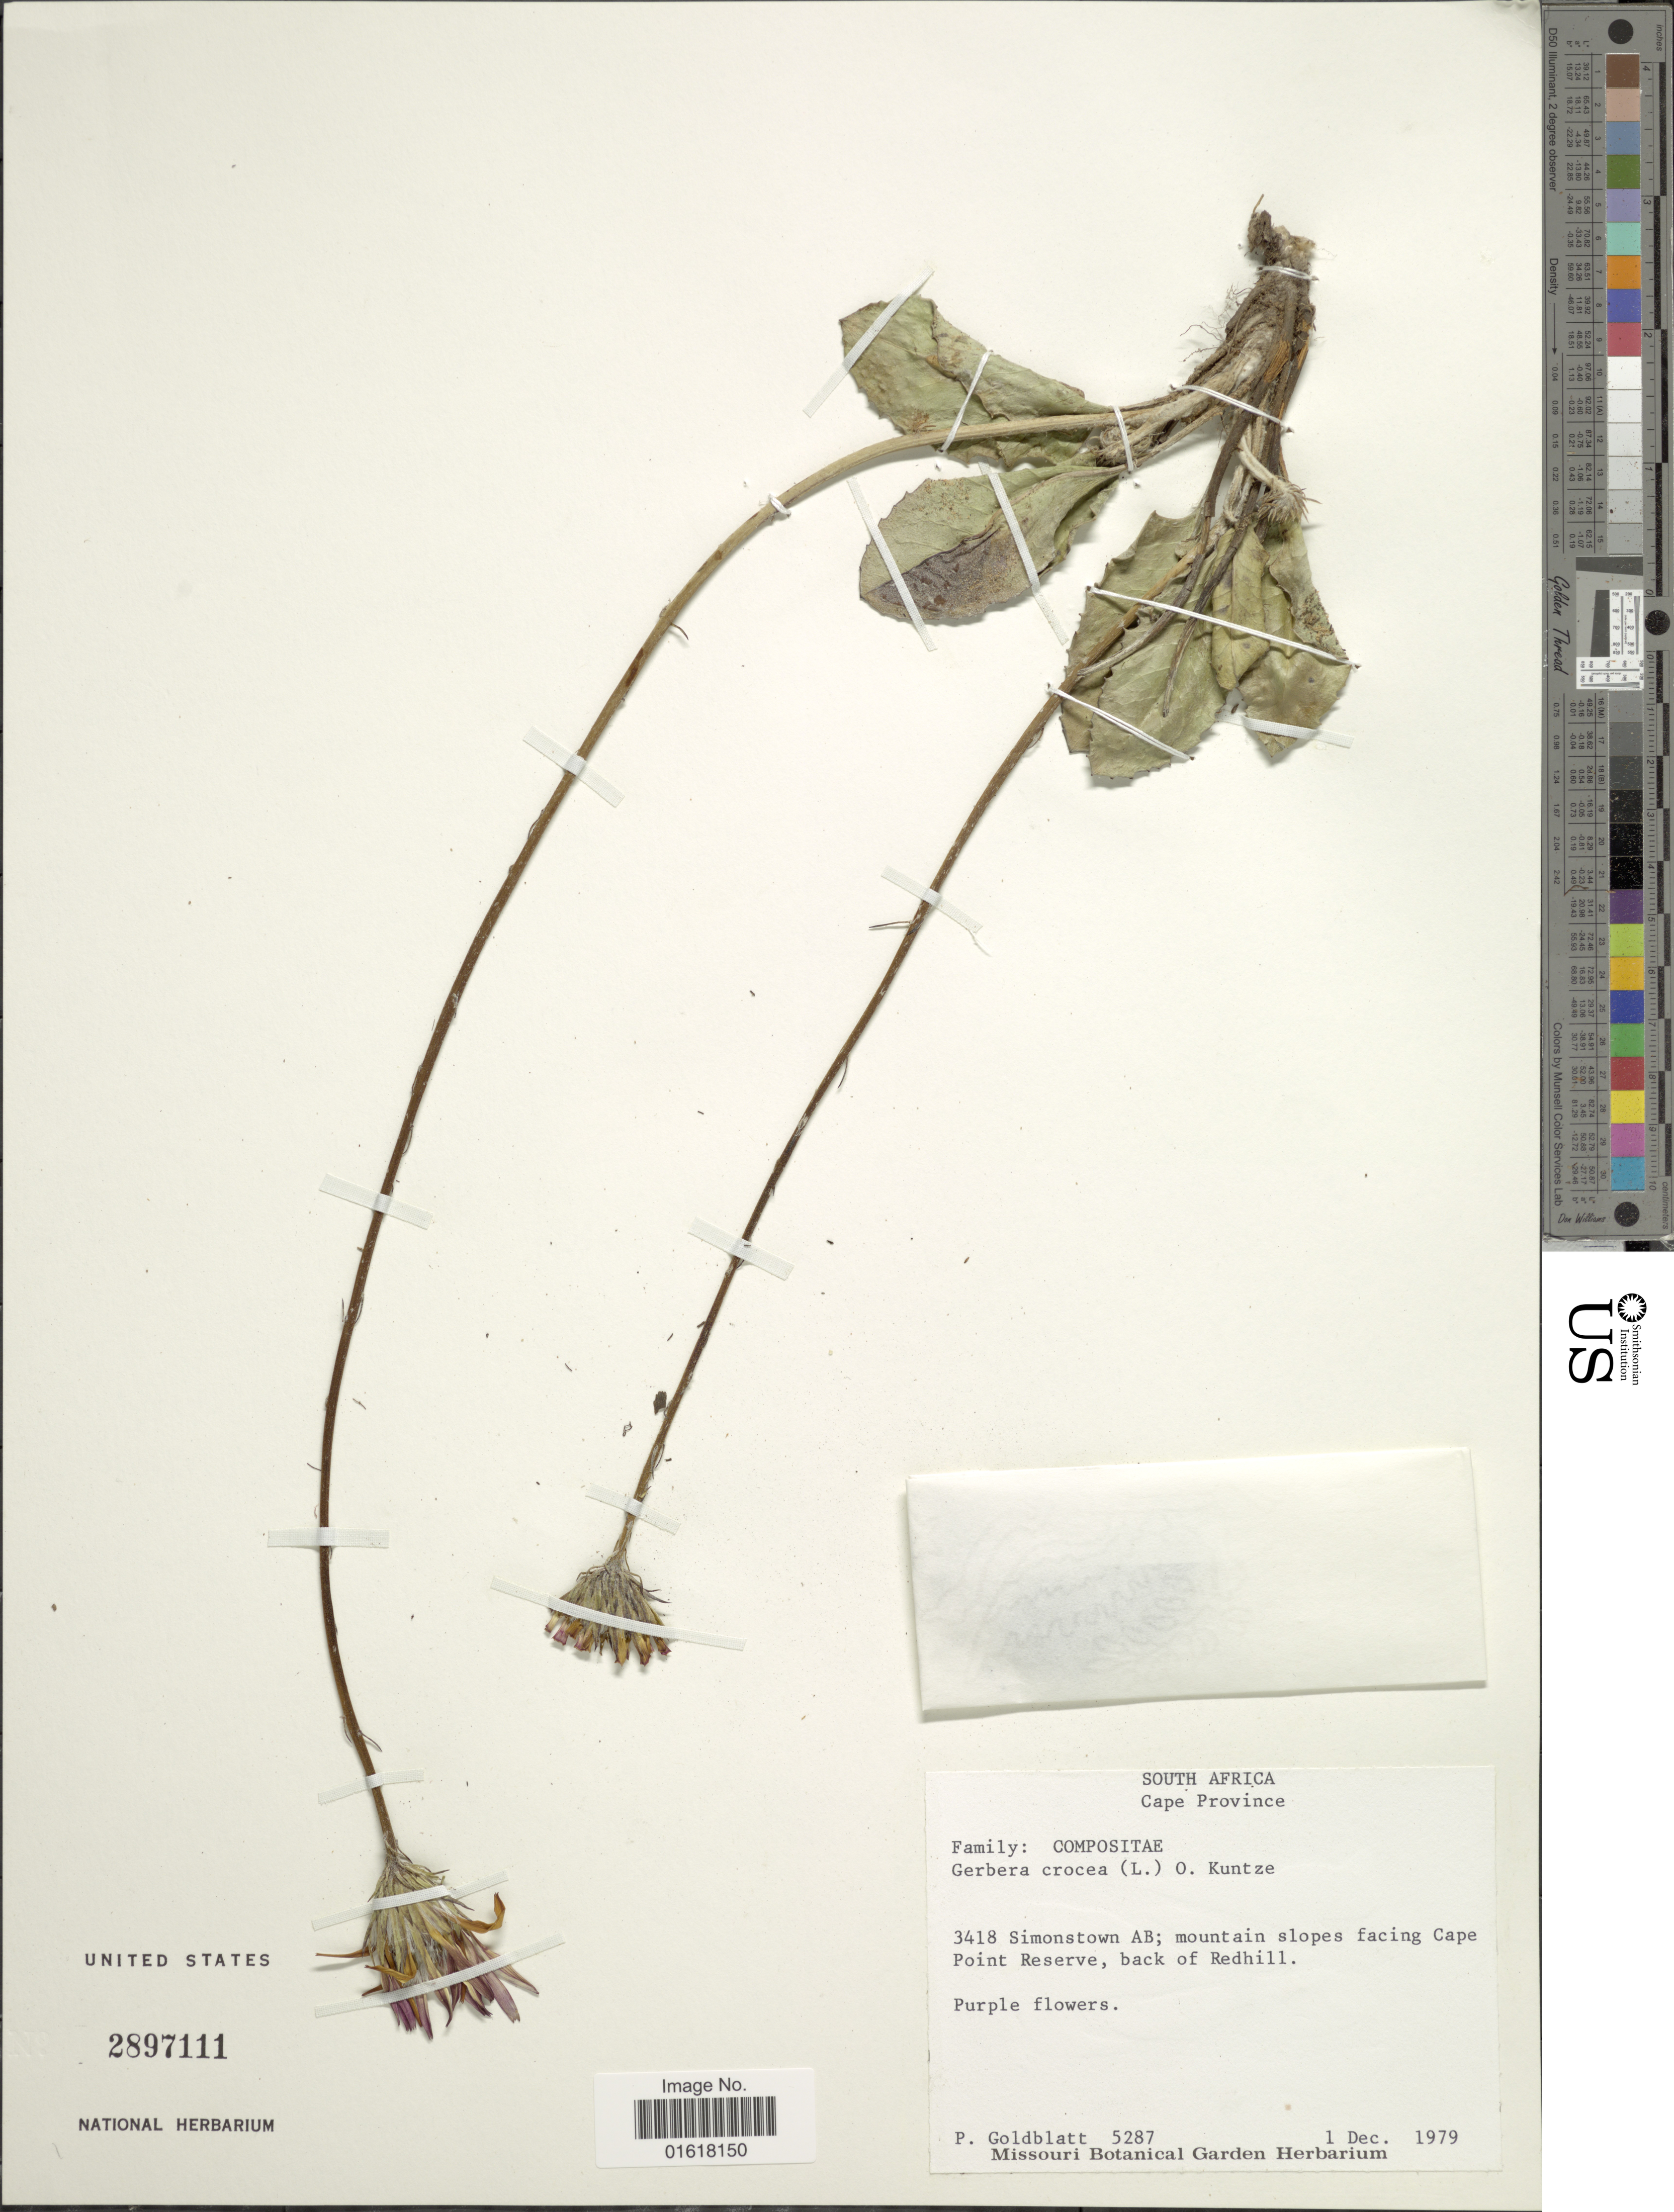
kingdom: Plantae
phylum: Tracheophyta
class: Magnoliopsida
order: Asterales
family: Asteraceae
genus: Gerbera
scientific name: Gerbera crocea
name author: (L.) Kuntze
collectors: P. Goldblatt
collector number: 5287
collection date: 1979-12-01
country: South Africa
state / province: Western Cape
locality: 3418 Simonstown AB; mountain slopes facing Cape Point Reserve, back of Redhill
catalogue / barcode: US 2897111